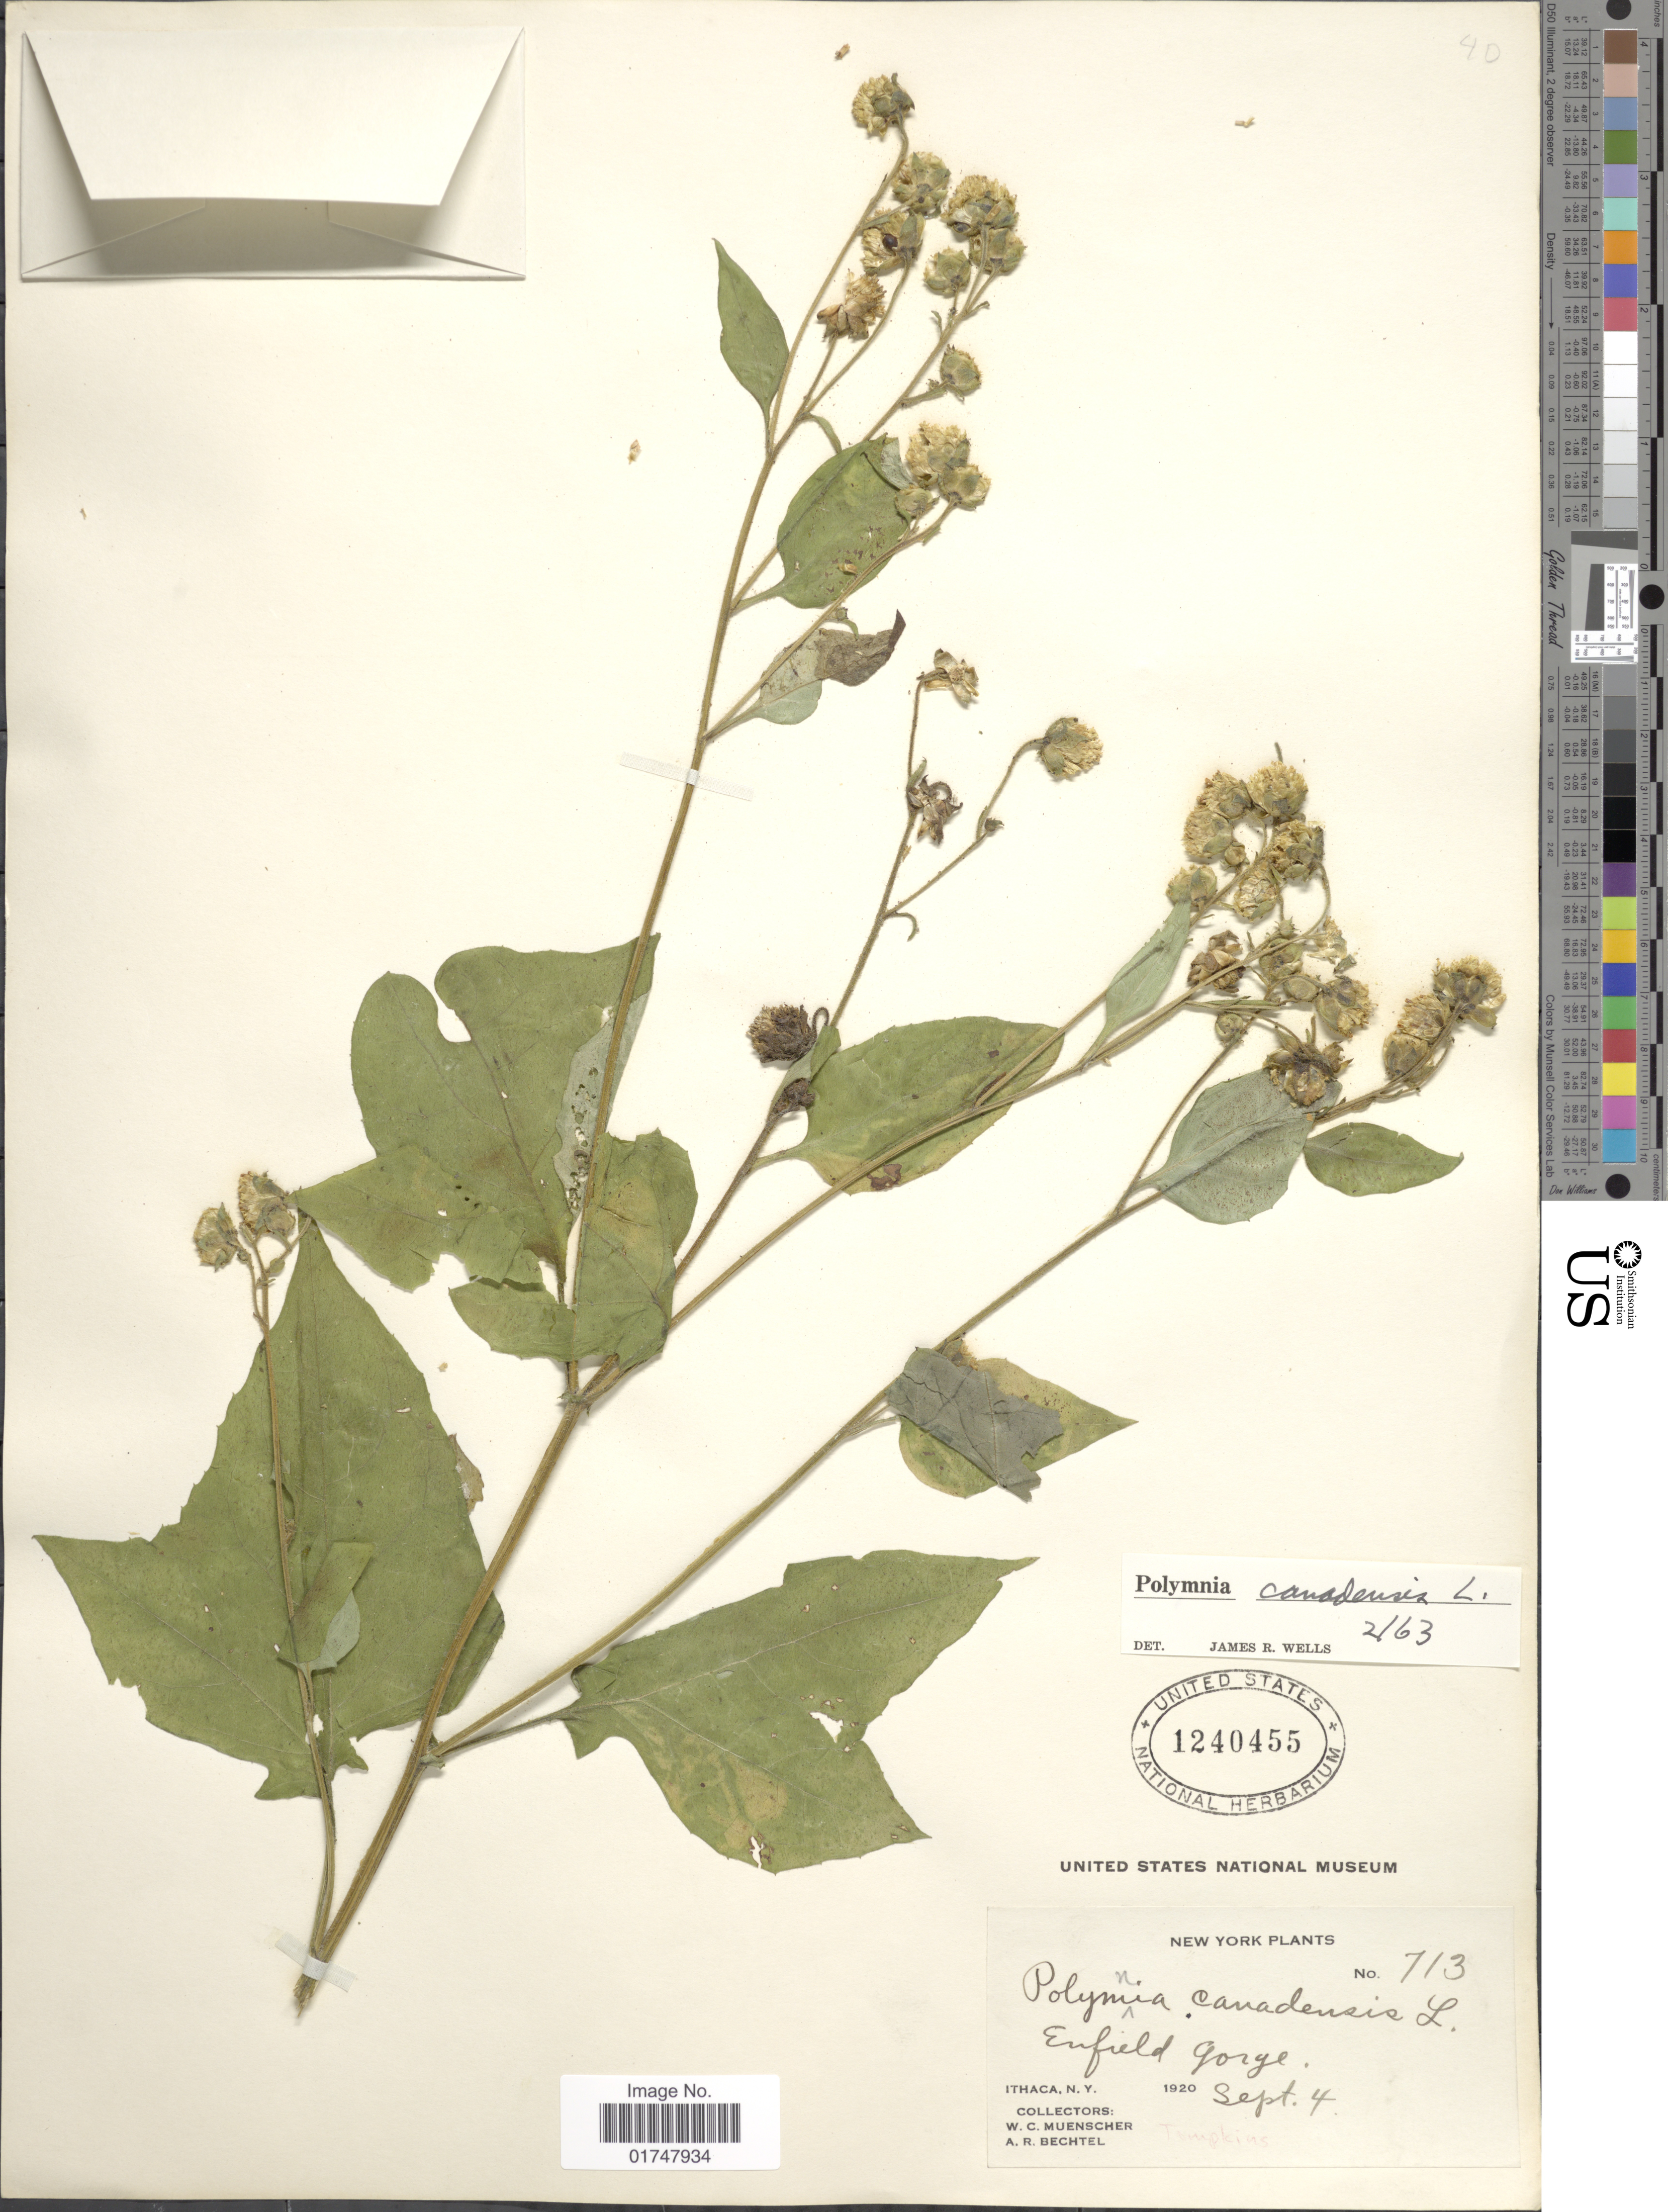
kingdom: Plantae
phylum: Tracheophyta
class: Magnoliopsida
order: Asterales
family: Asteraceae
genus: Polymnia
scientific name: Polymnia canadensis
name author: L.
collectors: W. Muenscher & A. Bechtel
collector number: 713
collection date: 1920-09-04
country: United States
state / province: New York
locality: Enfield Gorge, Ithaca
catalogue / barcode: US 1240455